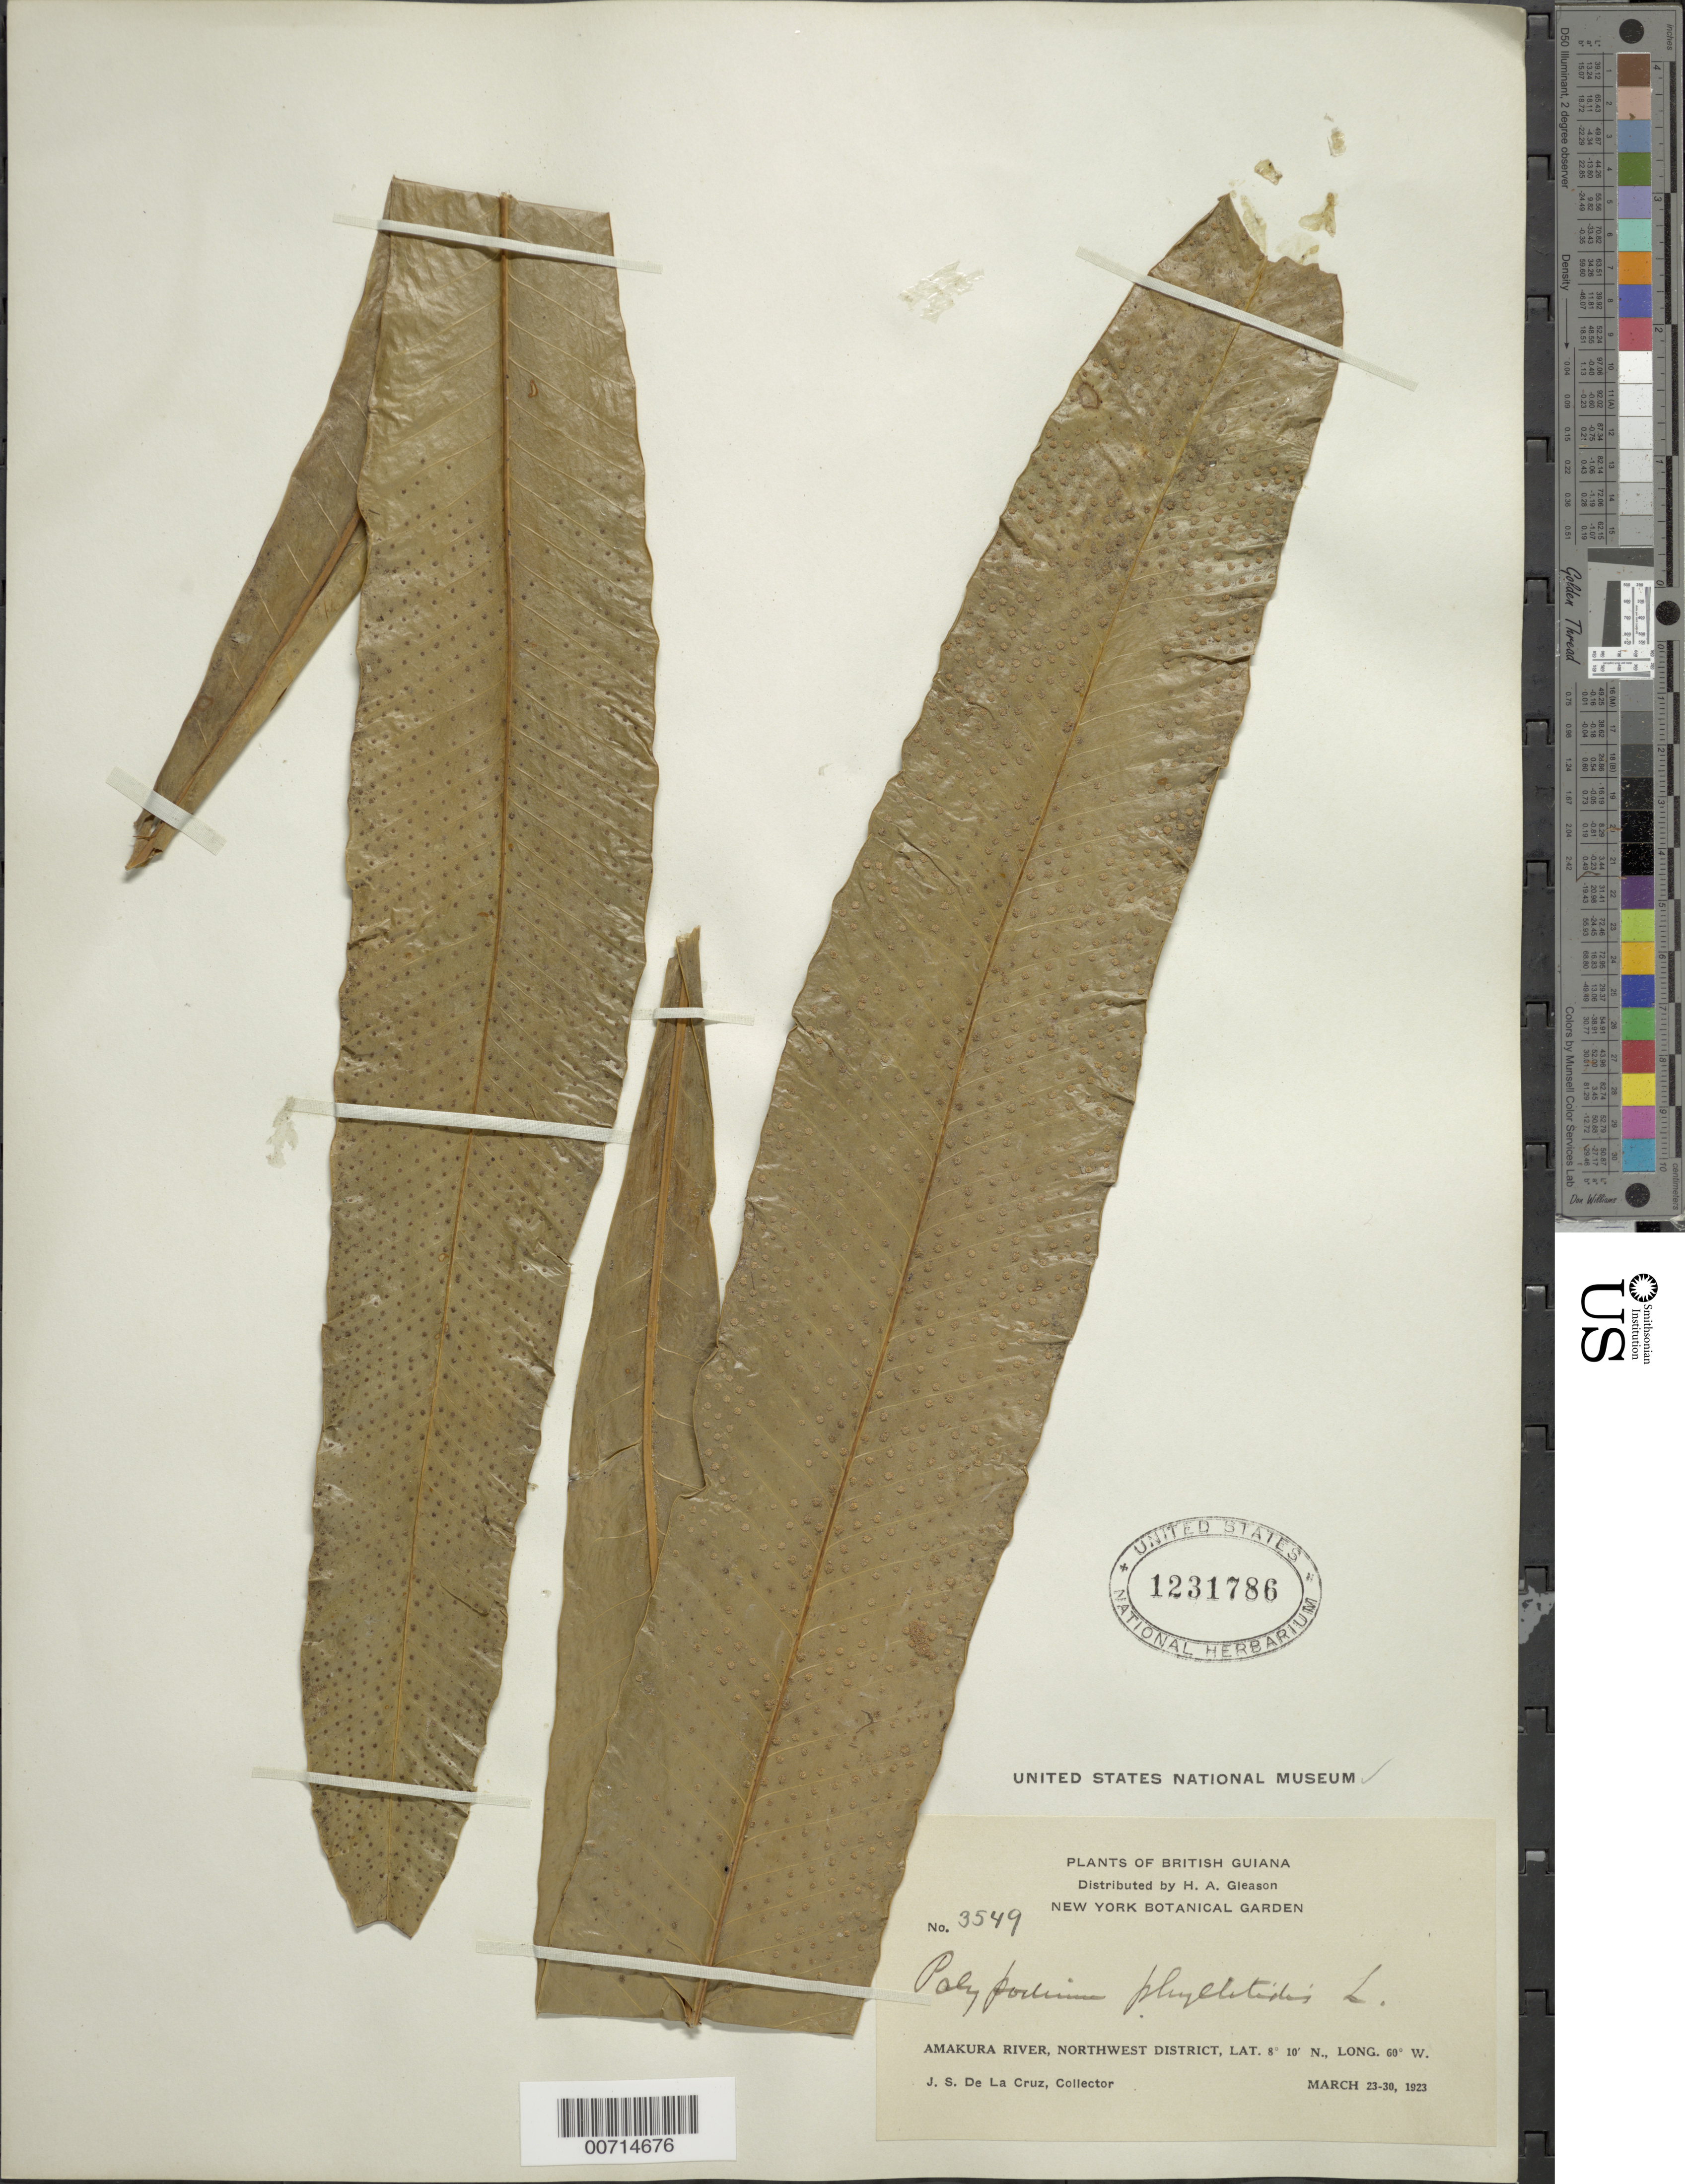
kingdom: Plantae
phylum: Tracheophyta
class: Polypodiopsida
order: Polypodiales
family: Polypodiaceae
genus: Campyloneurum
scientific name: Campyloneurum phyllitidis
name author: (L.) C. Presl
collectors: J. S. de la Cruz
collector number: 3549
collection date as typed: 23-Mar-23 to 30-Mar-23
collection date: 1923-03-23/1923-03-30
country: Guyana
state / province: Barima-Waini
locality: Amakura R., NW District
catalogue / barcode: US 1231786